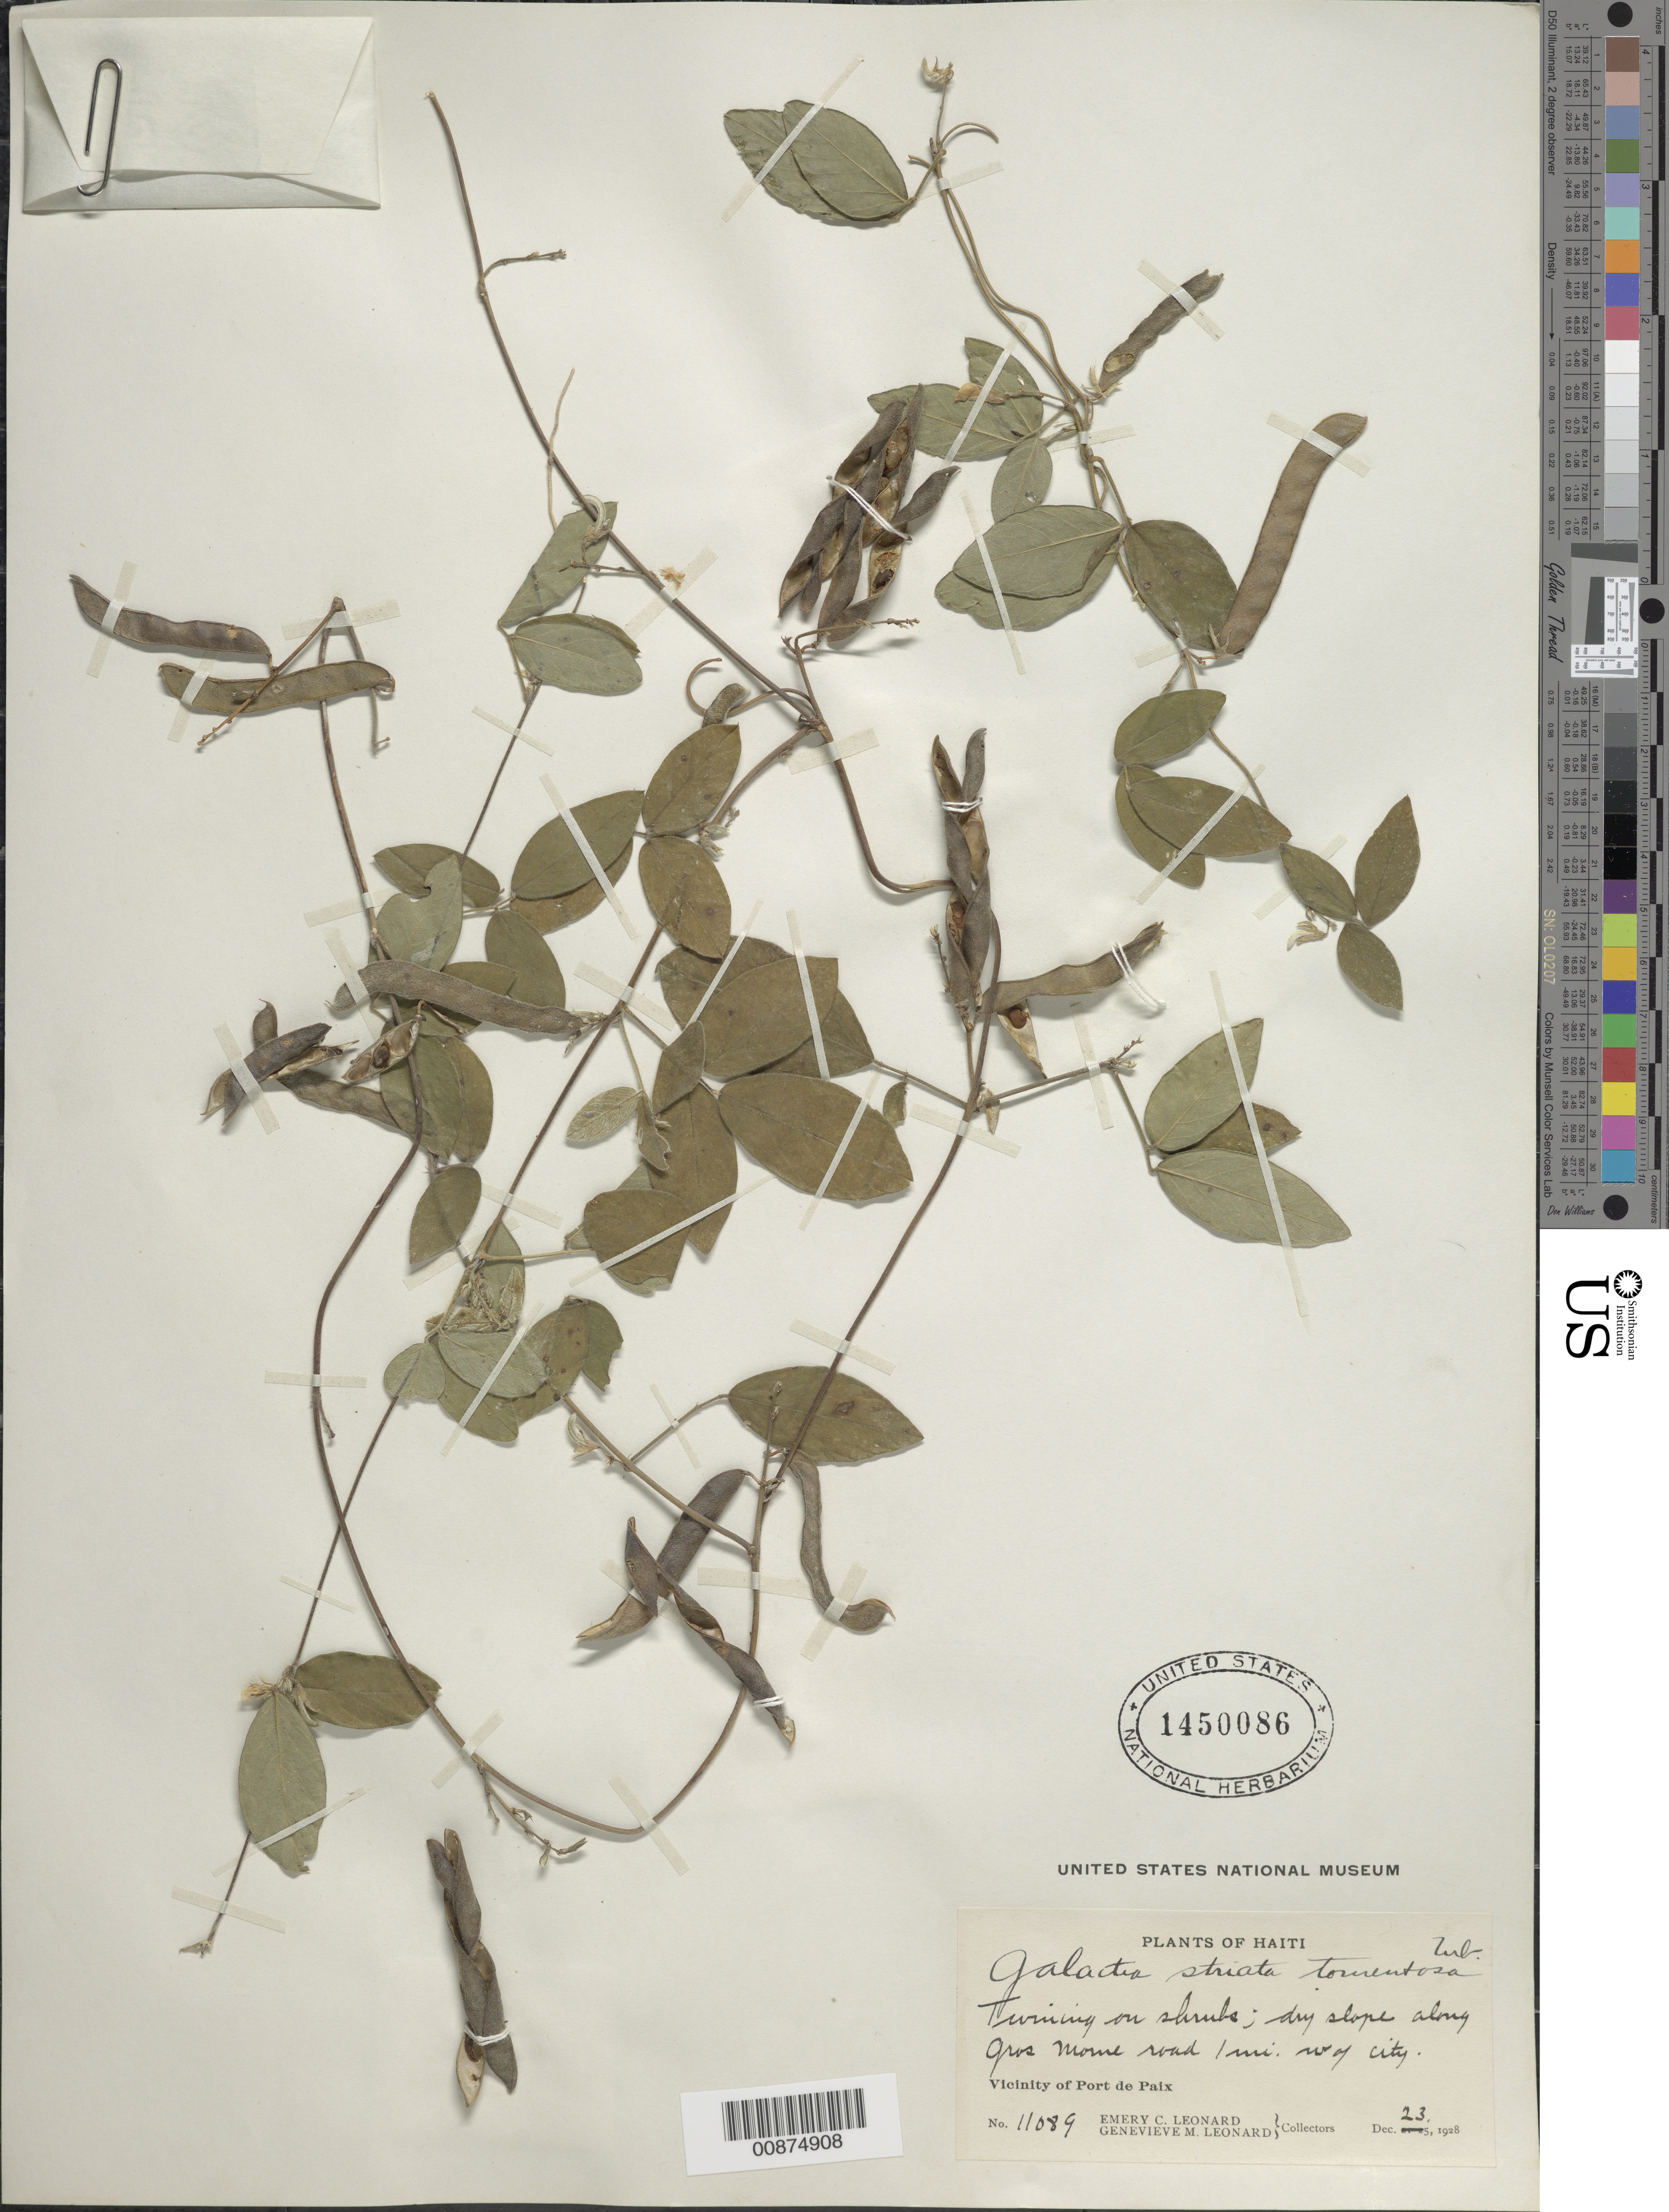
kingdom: Plantae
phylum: Tracheophyta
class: Magnoliopsida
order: Fabales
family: Fabaceae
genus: Galactia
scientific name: Galactia striata var. tomentosa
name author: (Bertol.) Urb.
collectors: E. C. Leonard & G. M. Leonard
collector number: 11089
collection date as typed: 23 Dec 1928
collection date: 1928-12-23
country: Haiti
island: Hispaniola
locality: Vicinity of Port de Paix. Along Gros Morne road, 1 mi. W of city.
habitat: Twining on shrubs. Dry slope along road.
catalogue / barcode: US 1450086